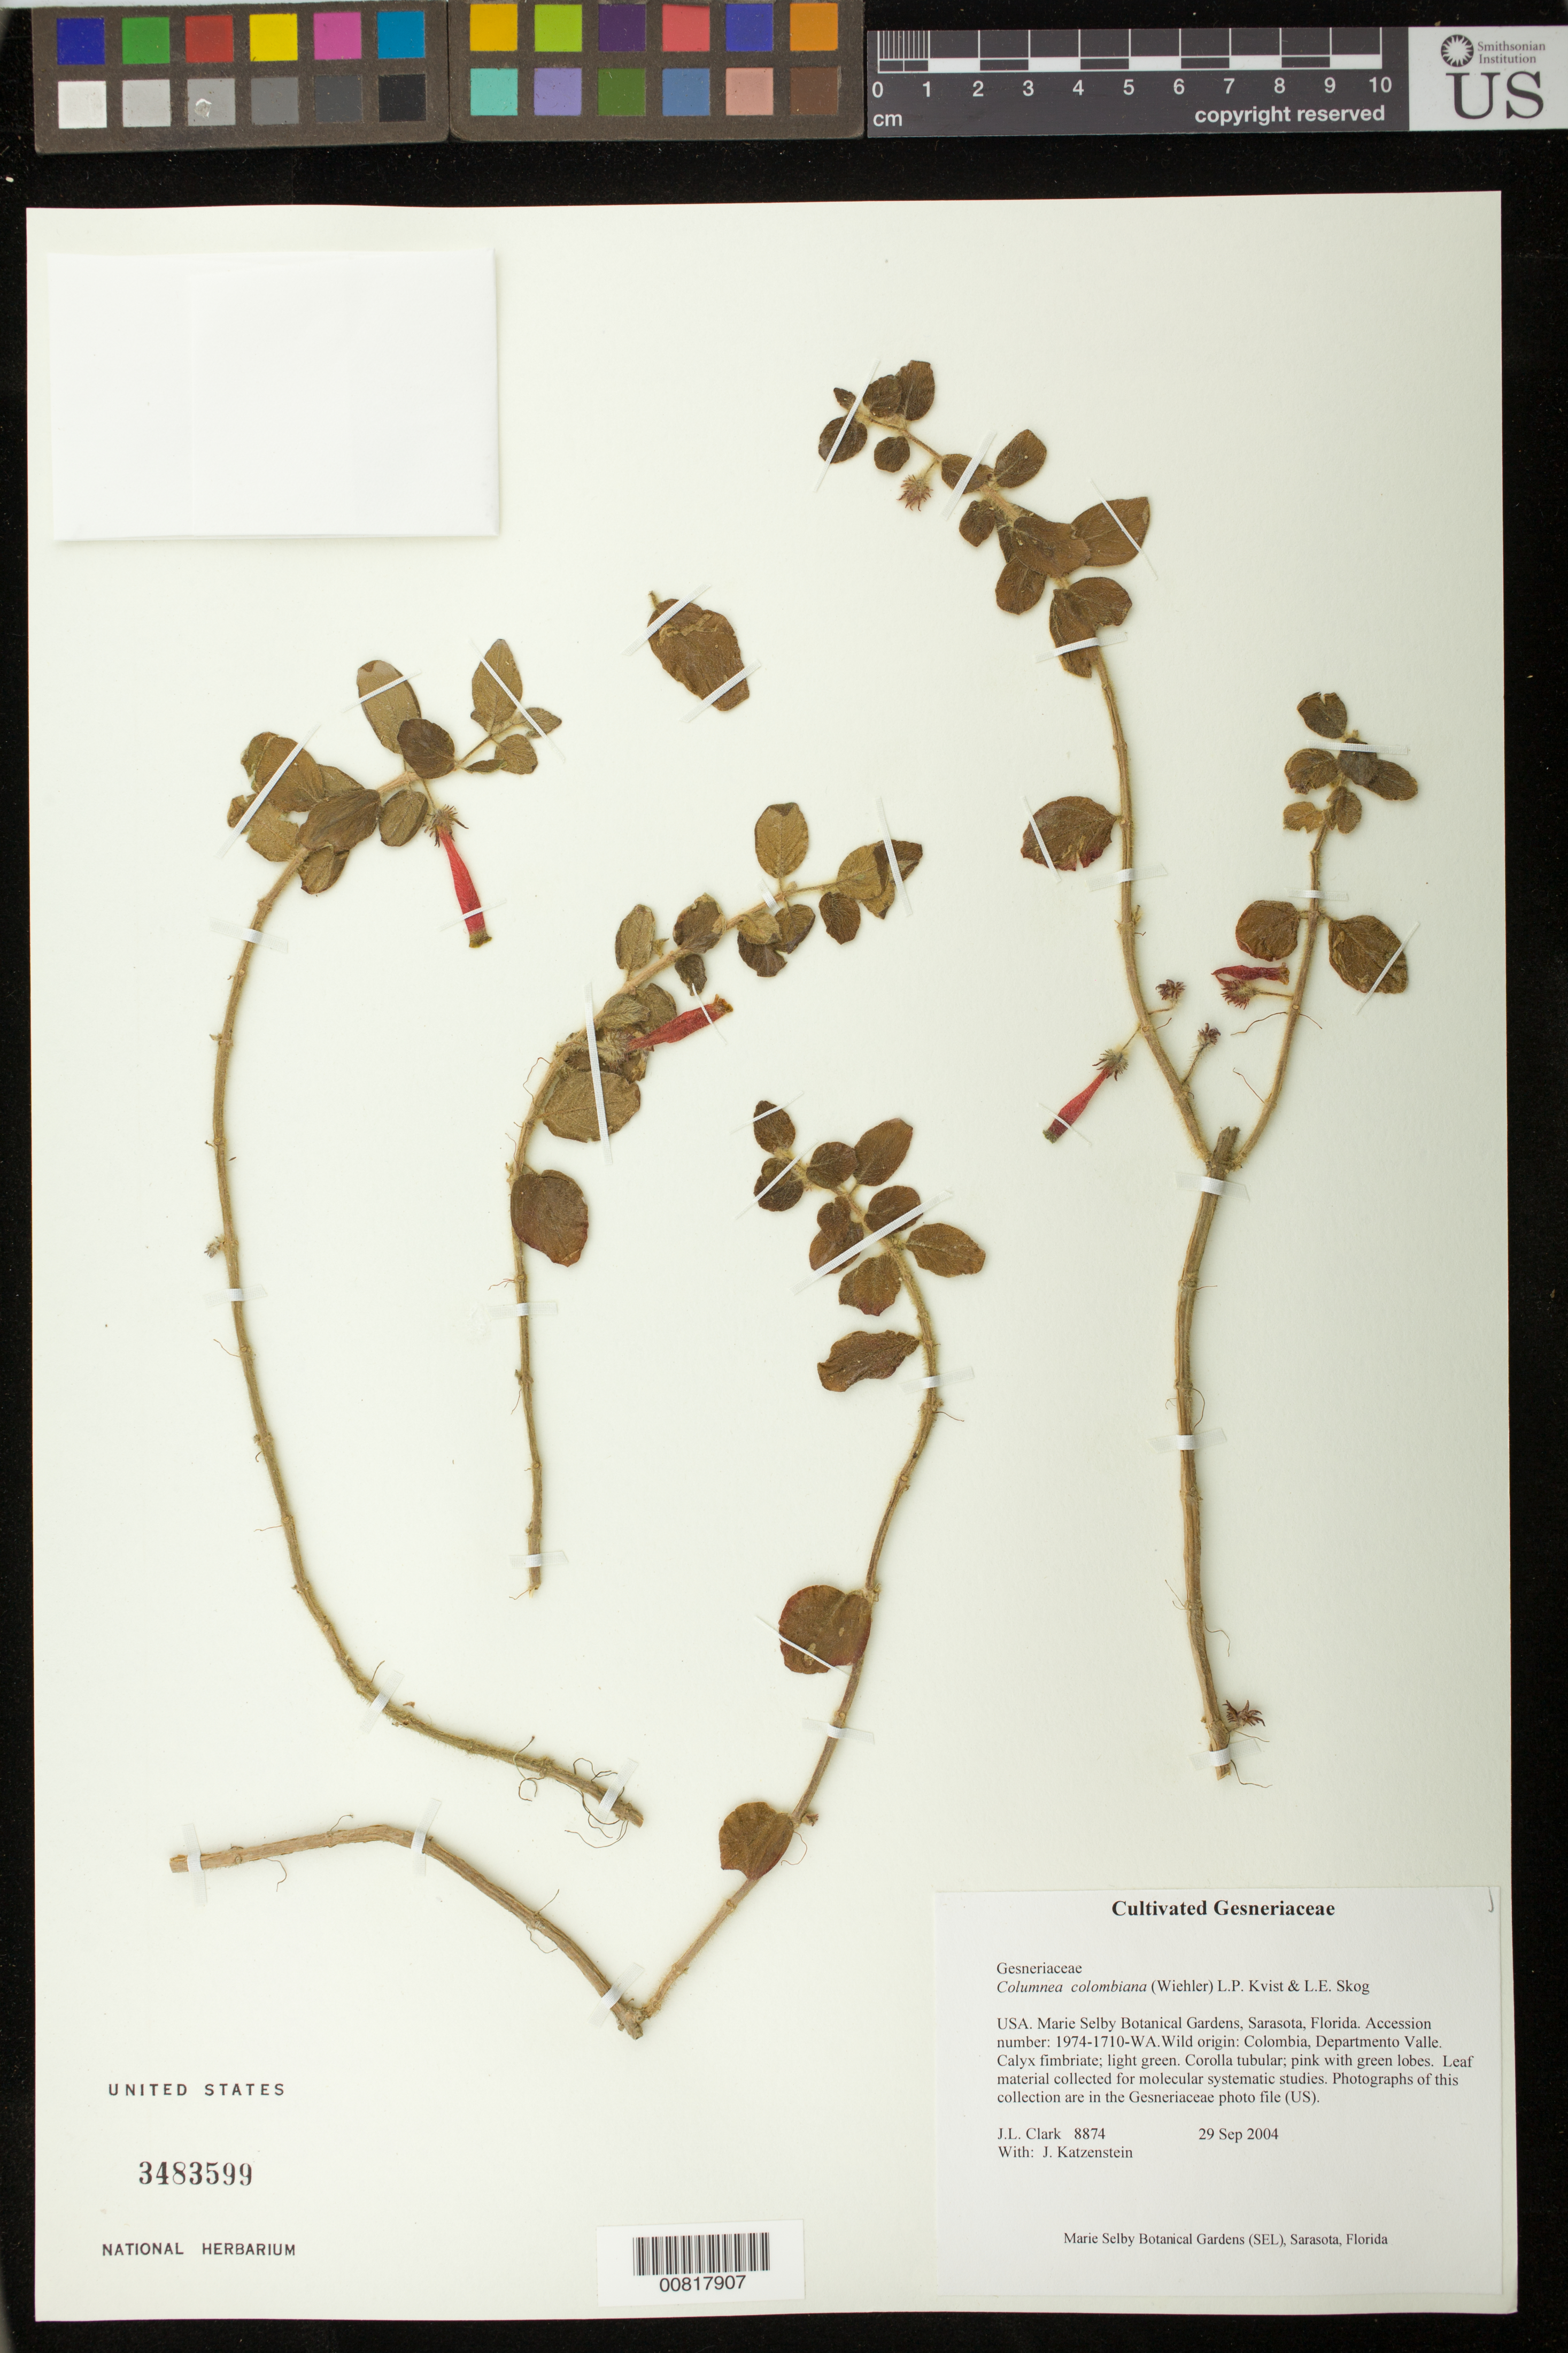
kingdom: Plantae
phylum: Tracheophyta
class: Magnoliopsida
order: Lamiales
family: Gesneriaceae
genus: Columnea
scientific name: Columnea colombiana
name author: (Wiehler) L.P. Kvist & L.E. Skog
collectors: J. L. Clark & J. Katzenstein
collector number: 8874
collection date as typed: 29 Sep 2004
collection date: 2004-09-29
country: United States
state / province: Florida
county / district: Sarasota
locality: Marie Selby Botanical Gardens, Sarasota, Florida.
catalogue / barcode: US 3483599